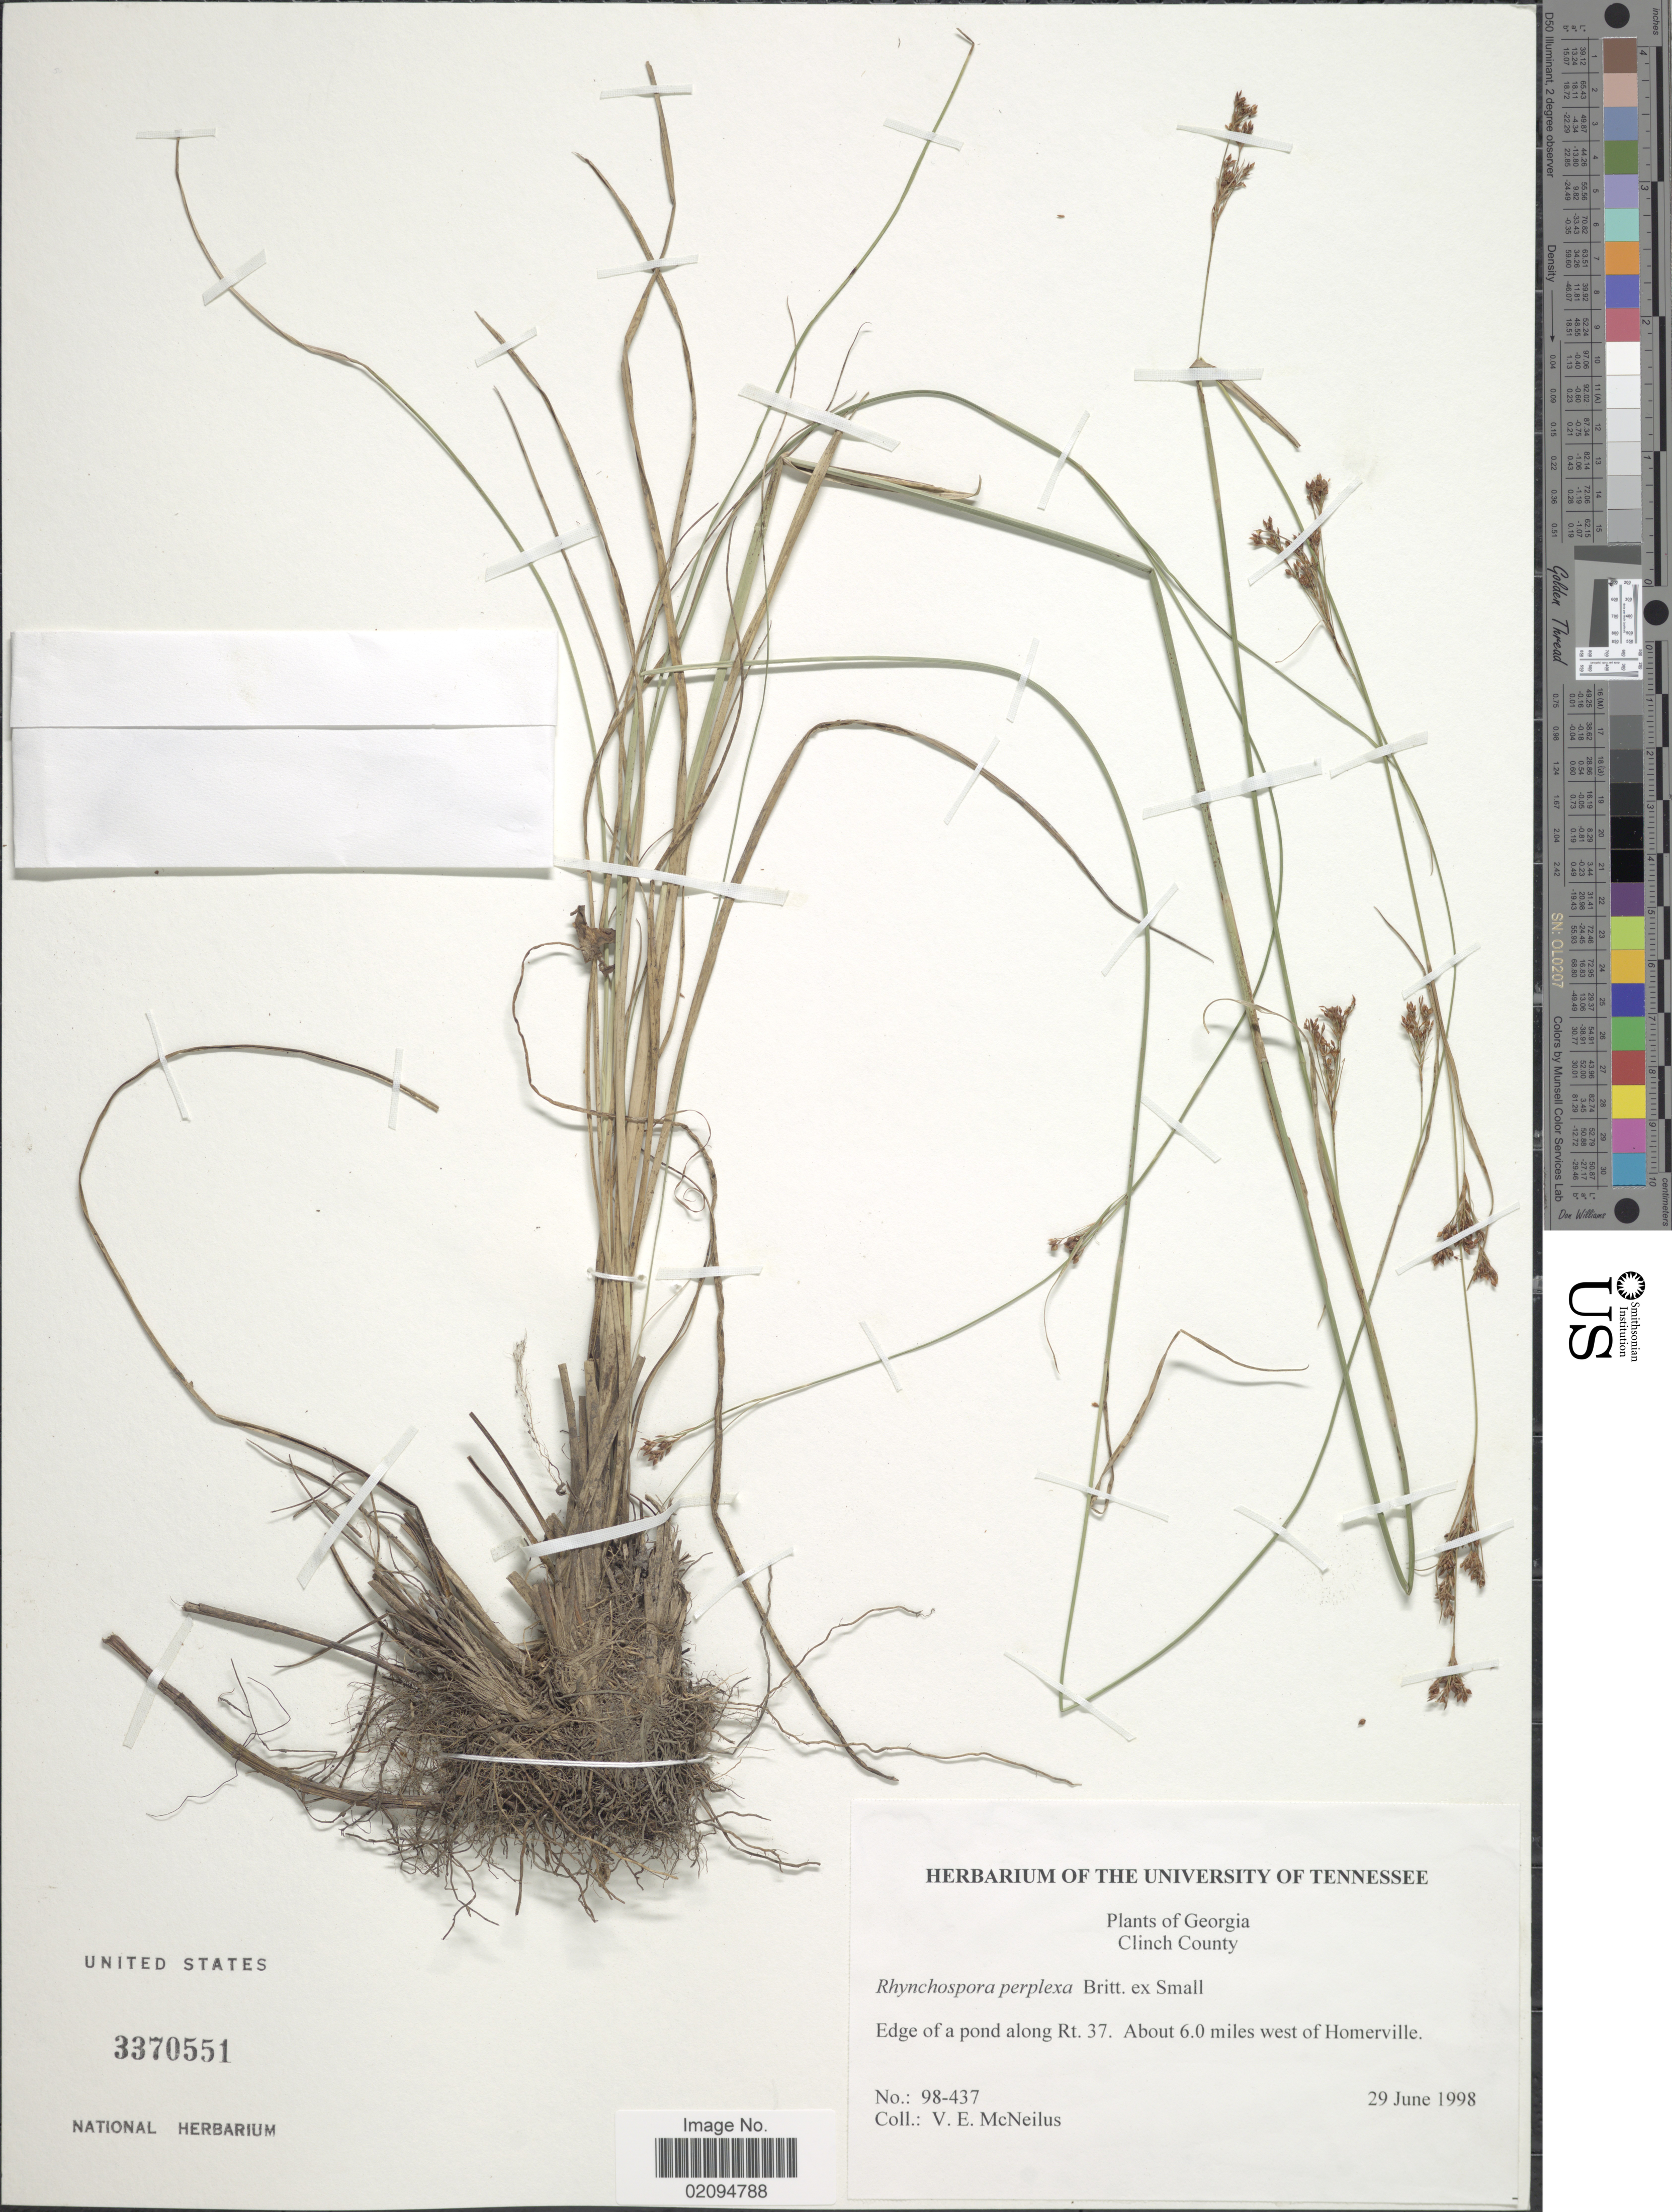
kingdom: Plantae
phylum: Tracheophyta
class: Liliopsida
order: Poales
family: Cyperaceae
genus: Rhynchospora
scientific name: Rhynchospora perplexa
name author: Britton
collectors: V. Mcneilus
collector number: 98-437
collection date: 1998-06-29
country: United States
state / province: Georgia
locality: Clinch County. Edge of a pond along Rt. 37. About 6.0 miles west of Homerville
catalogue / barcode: US 3370551